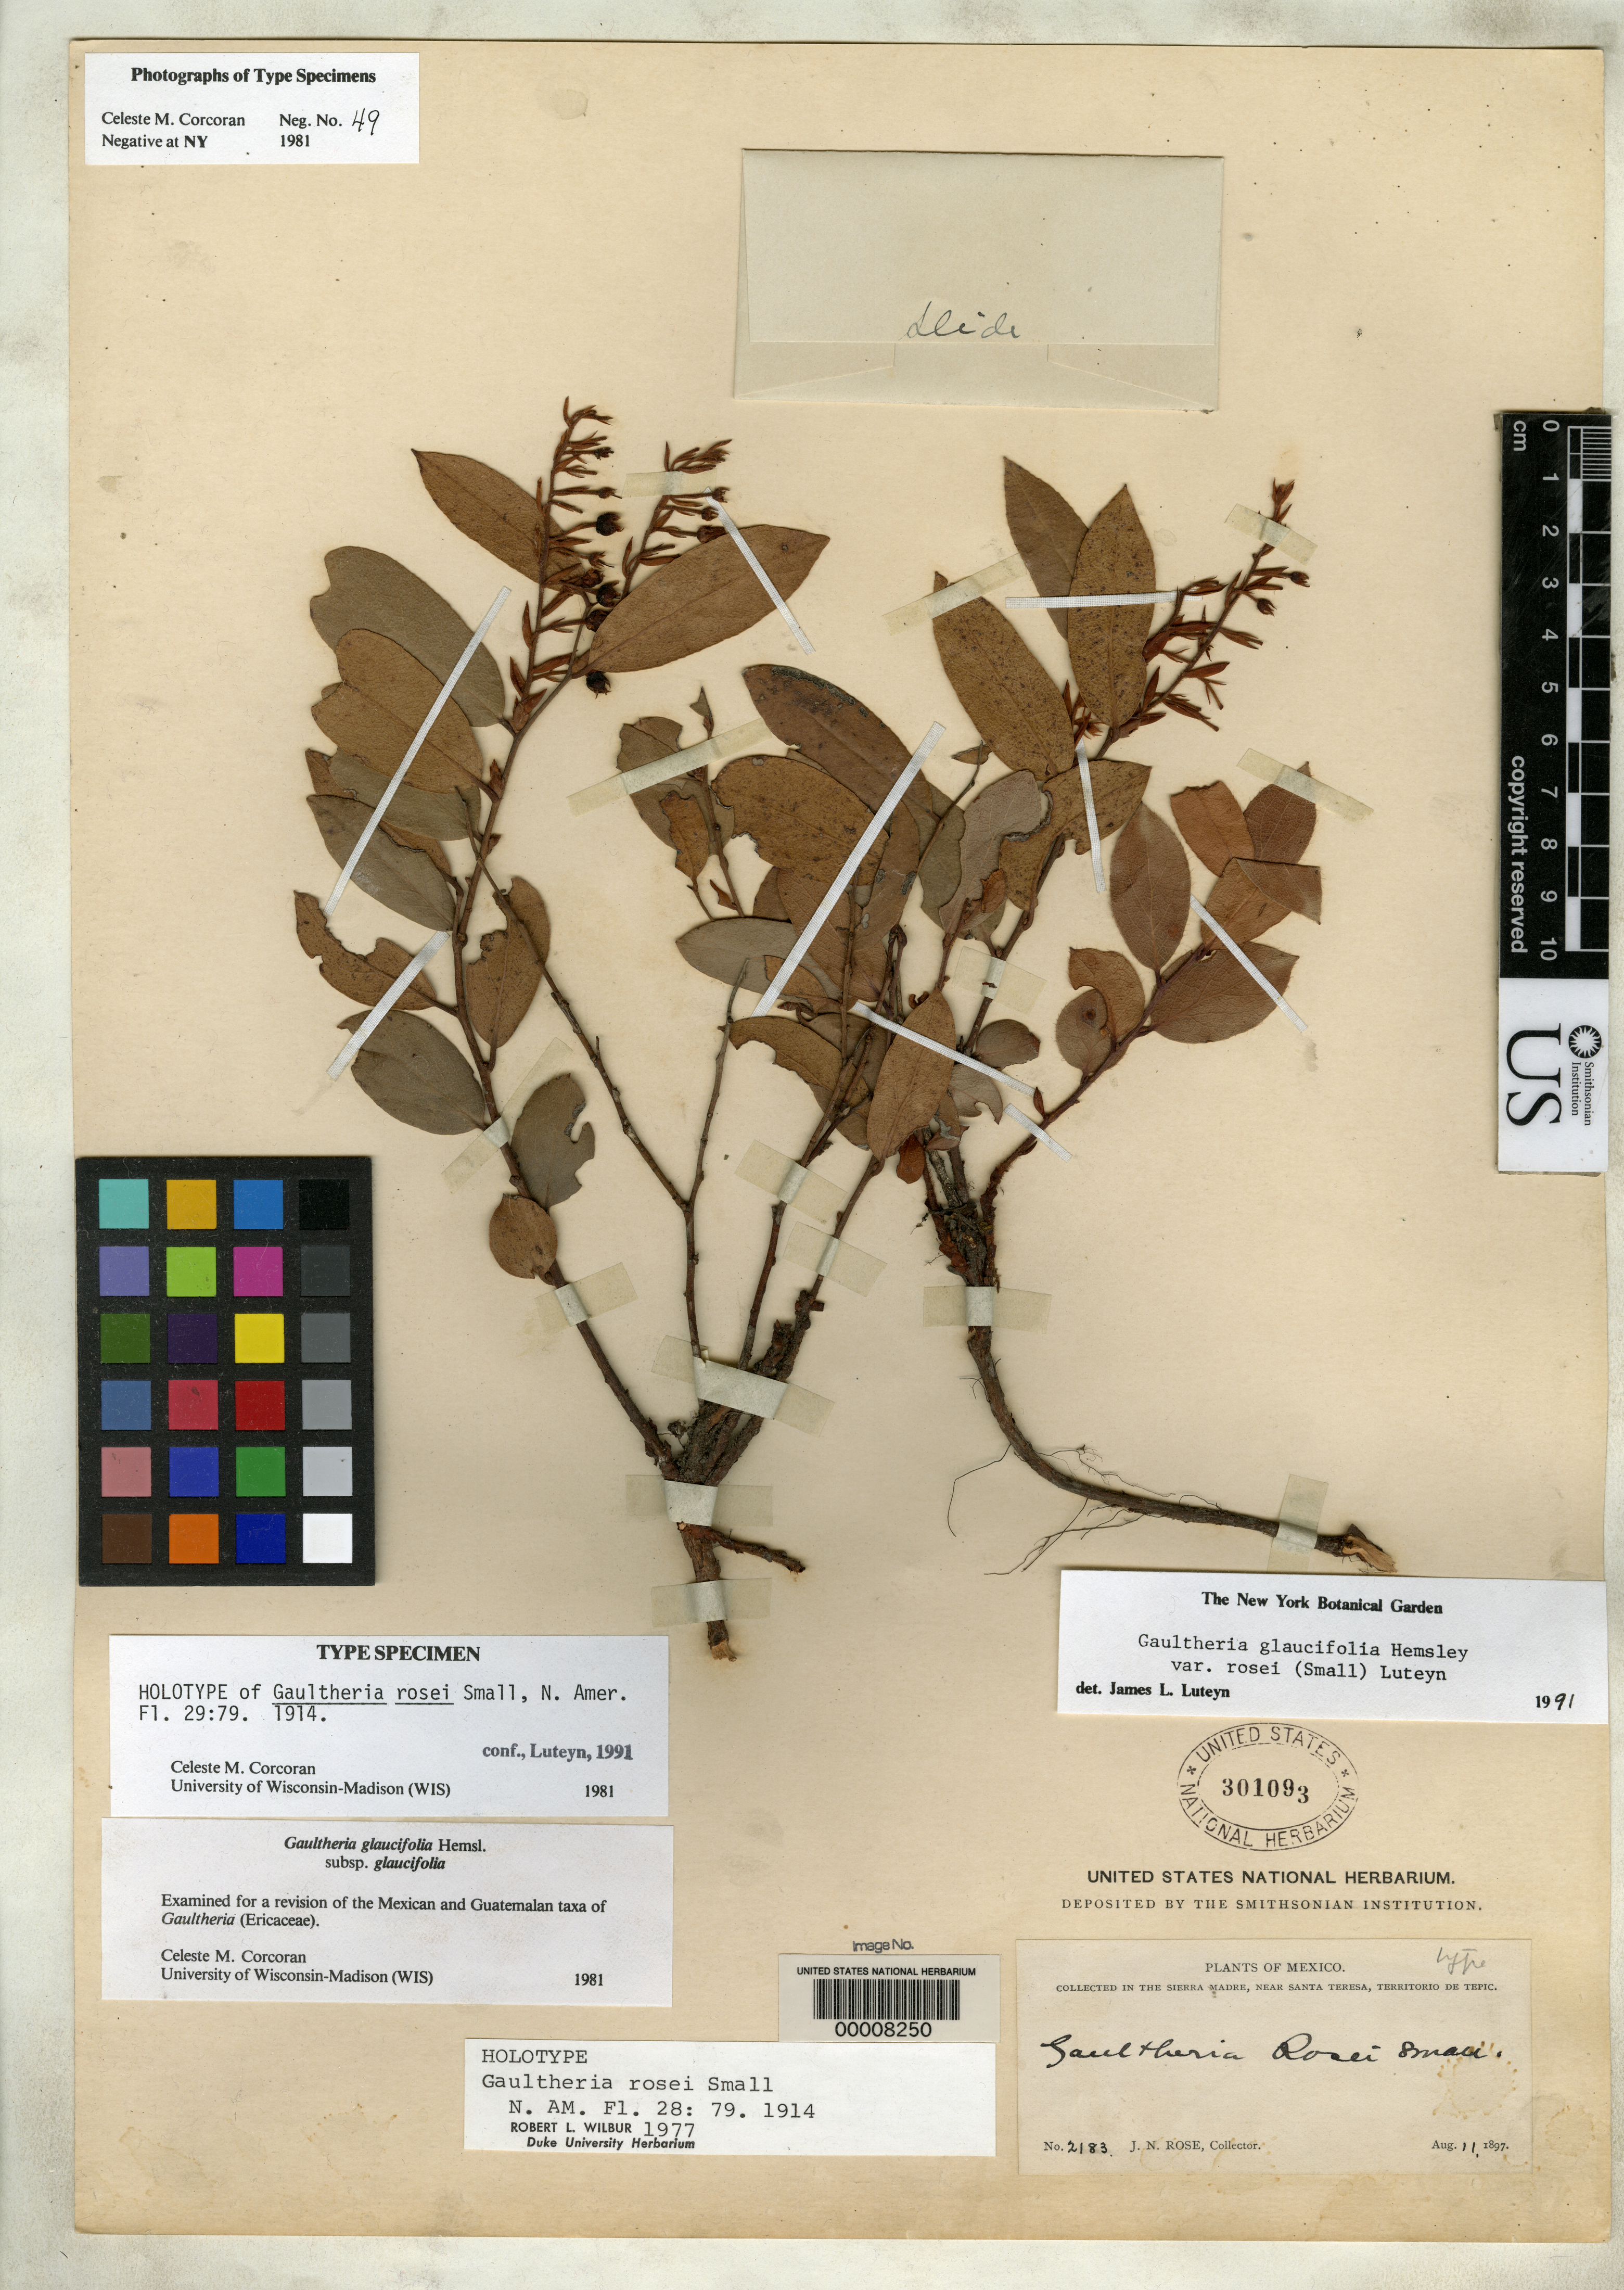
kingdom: Plantae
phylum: Tracheophyta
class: Magnoliopsida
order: Ericales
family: Ericaceae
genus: Gaultheria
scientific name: Gaultheria rosei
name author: Small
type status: Holotype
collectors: J. N. Rose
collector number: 2183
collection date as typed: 11 Apr 1897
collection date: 1897-04-11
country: Mexico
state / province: Nayarit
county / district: Tepic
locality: Near Santa Teresa.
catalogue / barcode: US 301093